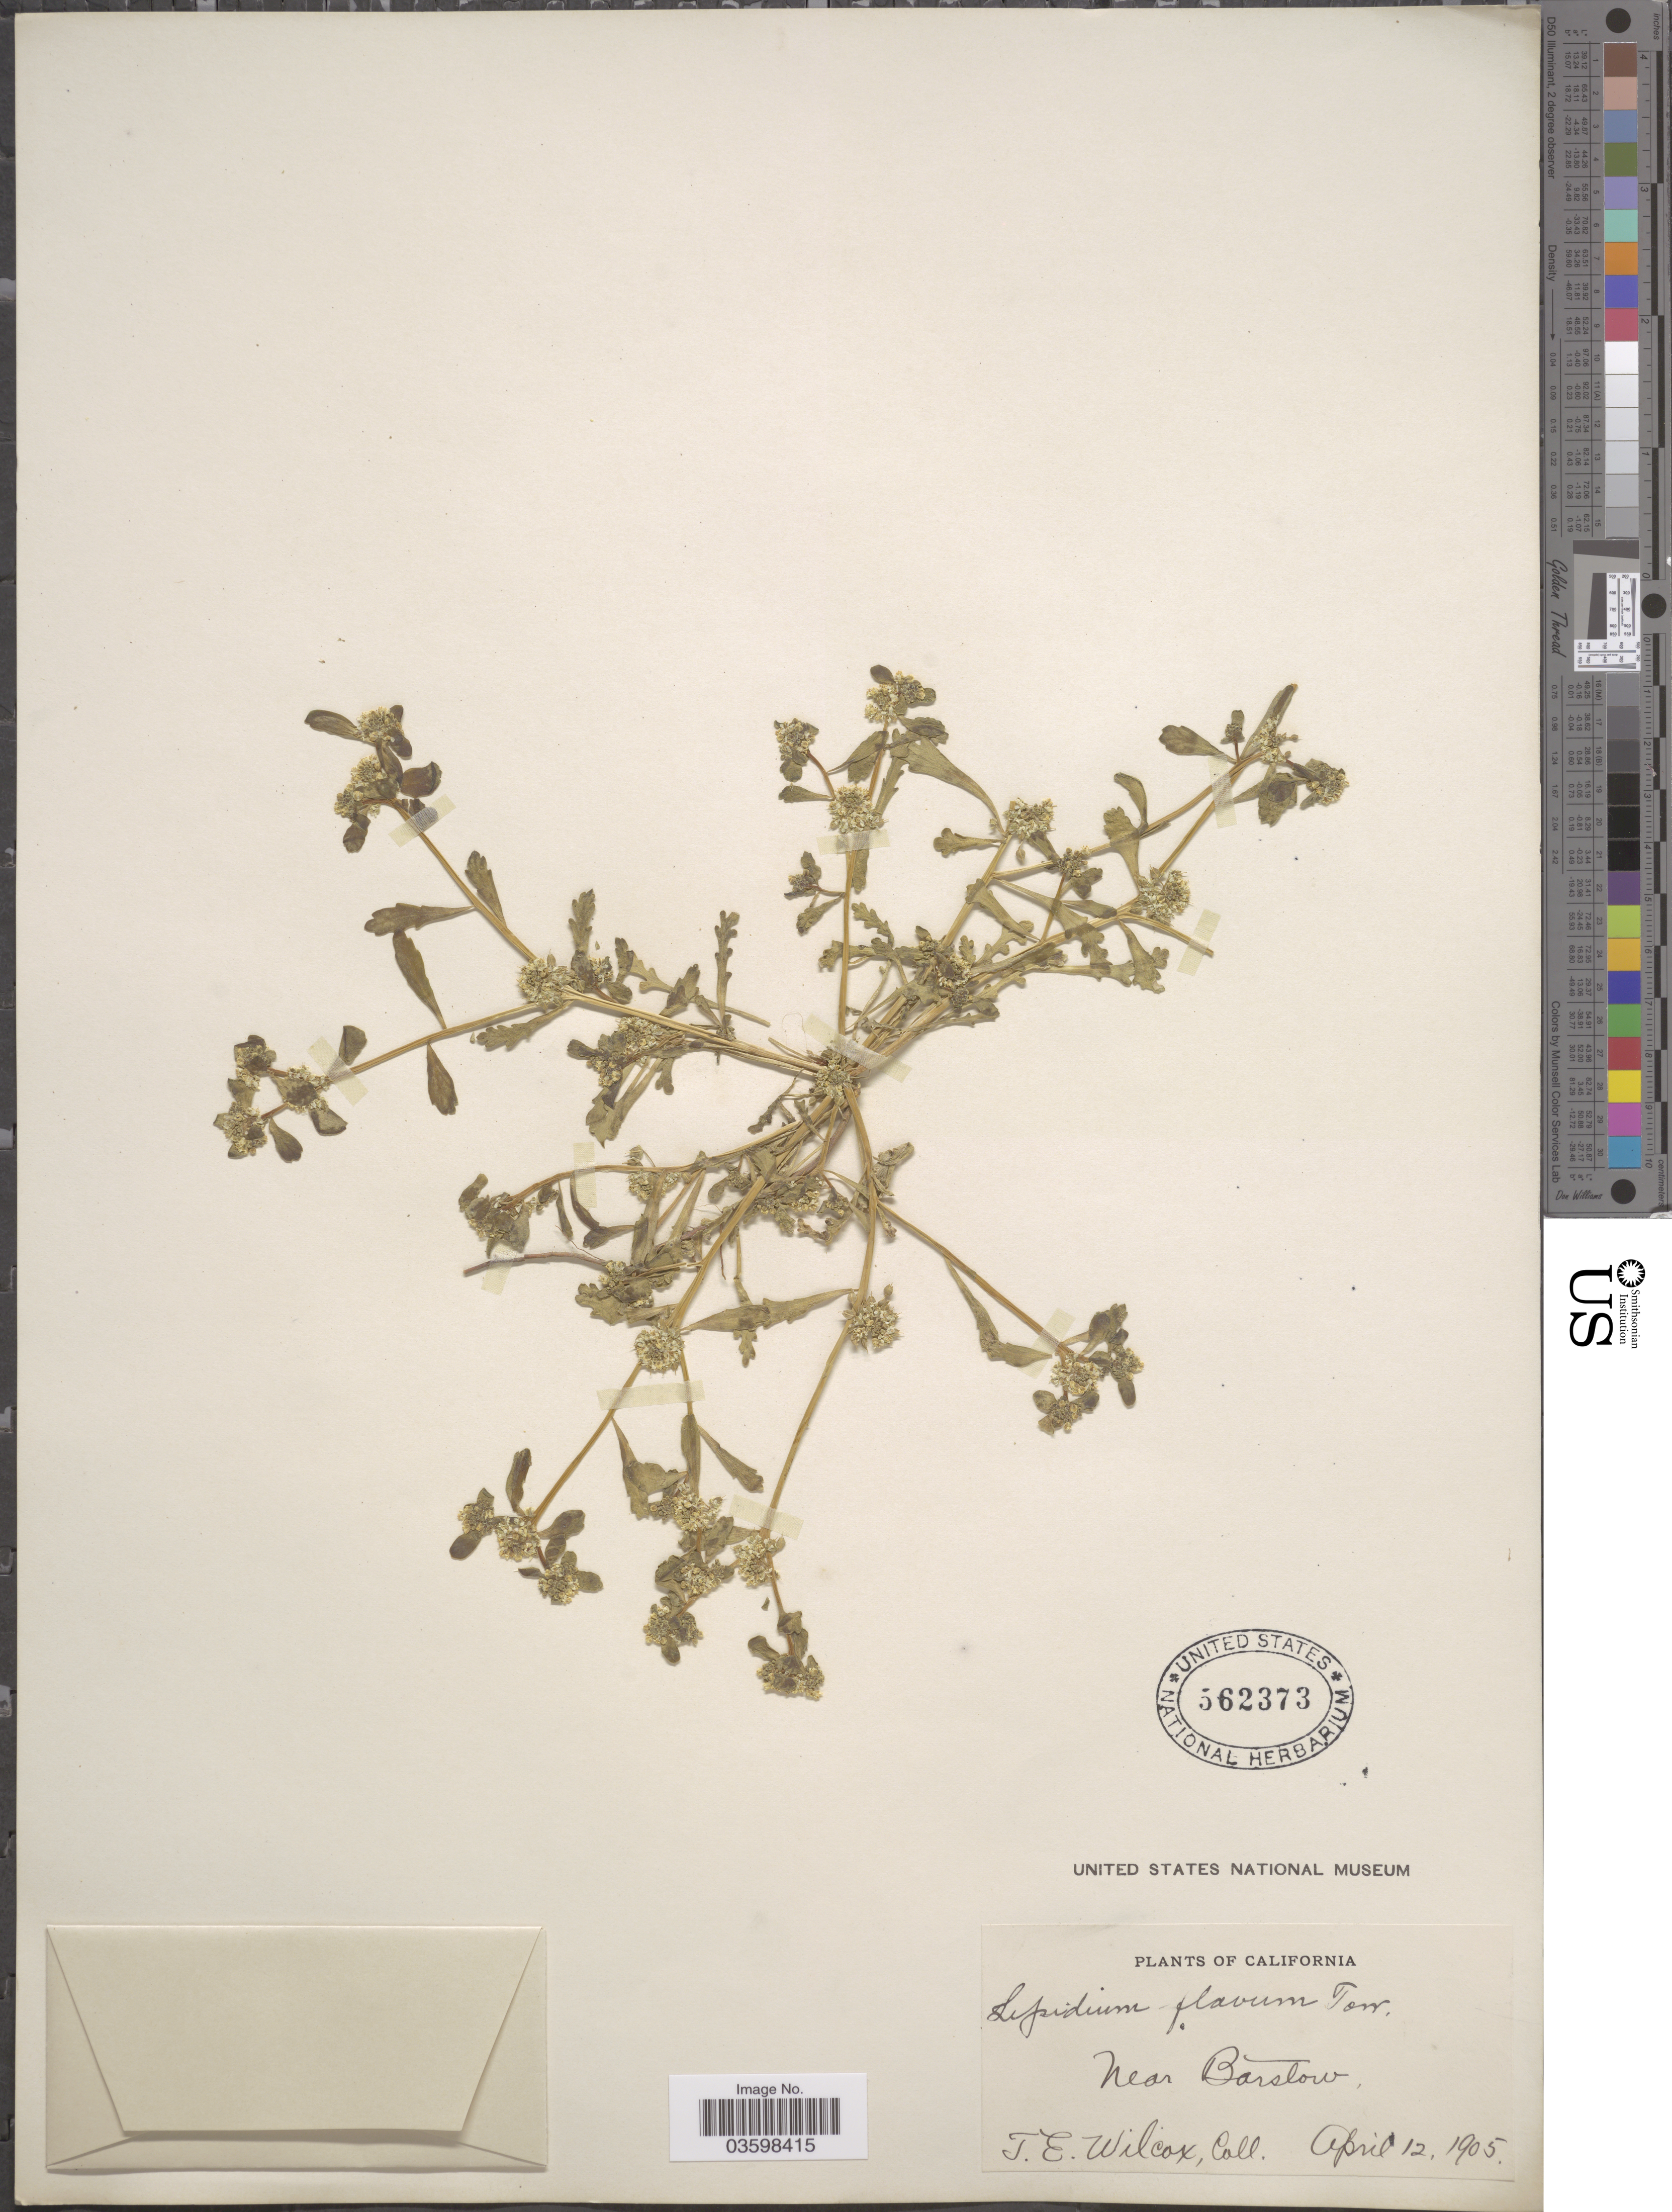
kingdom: Plantae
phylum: Tracheophyta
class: Magnoliopsida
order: Brassicales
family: Brassicaceae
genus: Lepidium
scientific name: Lepidium flavum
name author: Torr.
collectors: T. E. Wilcox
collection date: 1905-04-12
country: United States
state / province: California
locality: Near Barstow.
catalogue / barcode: US 562373